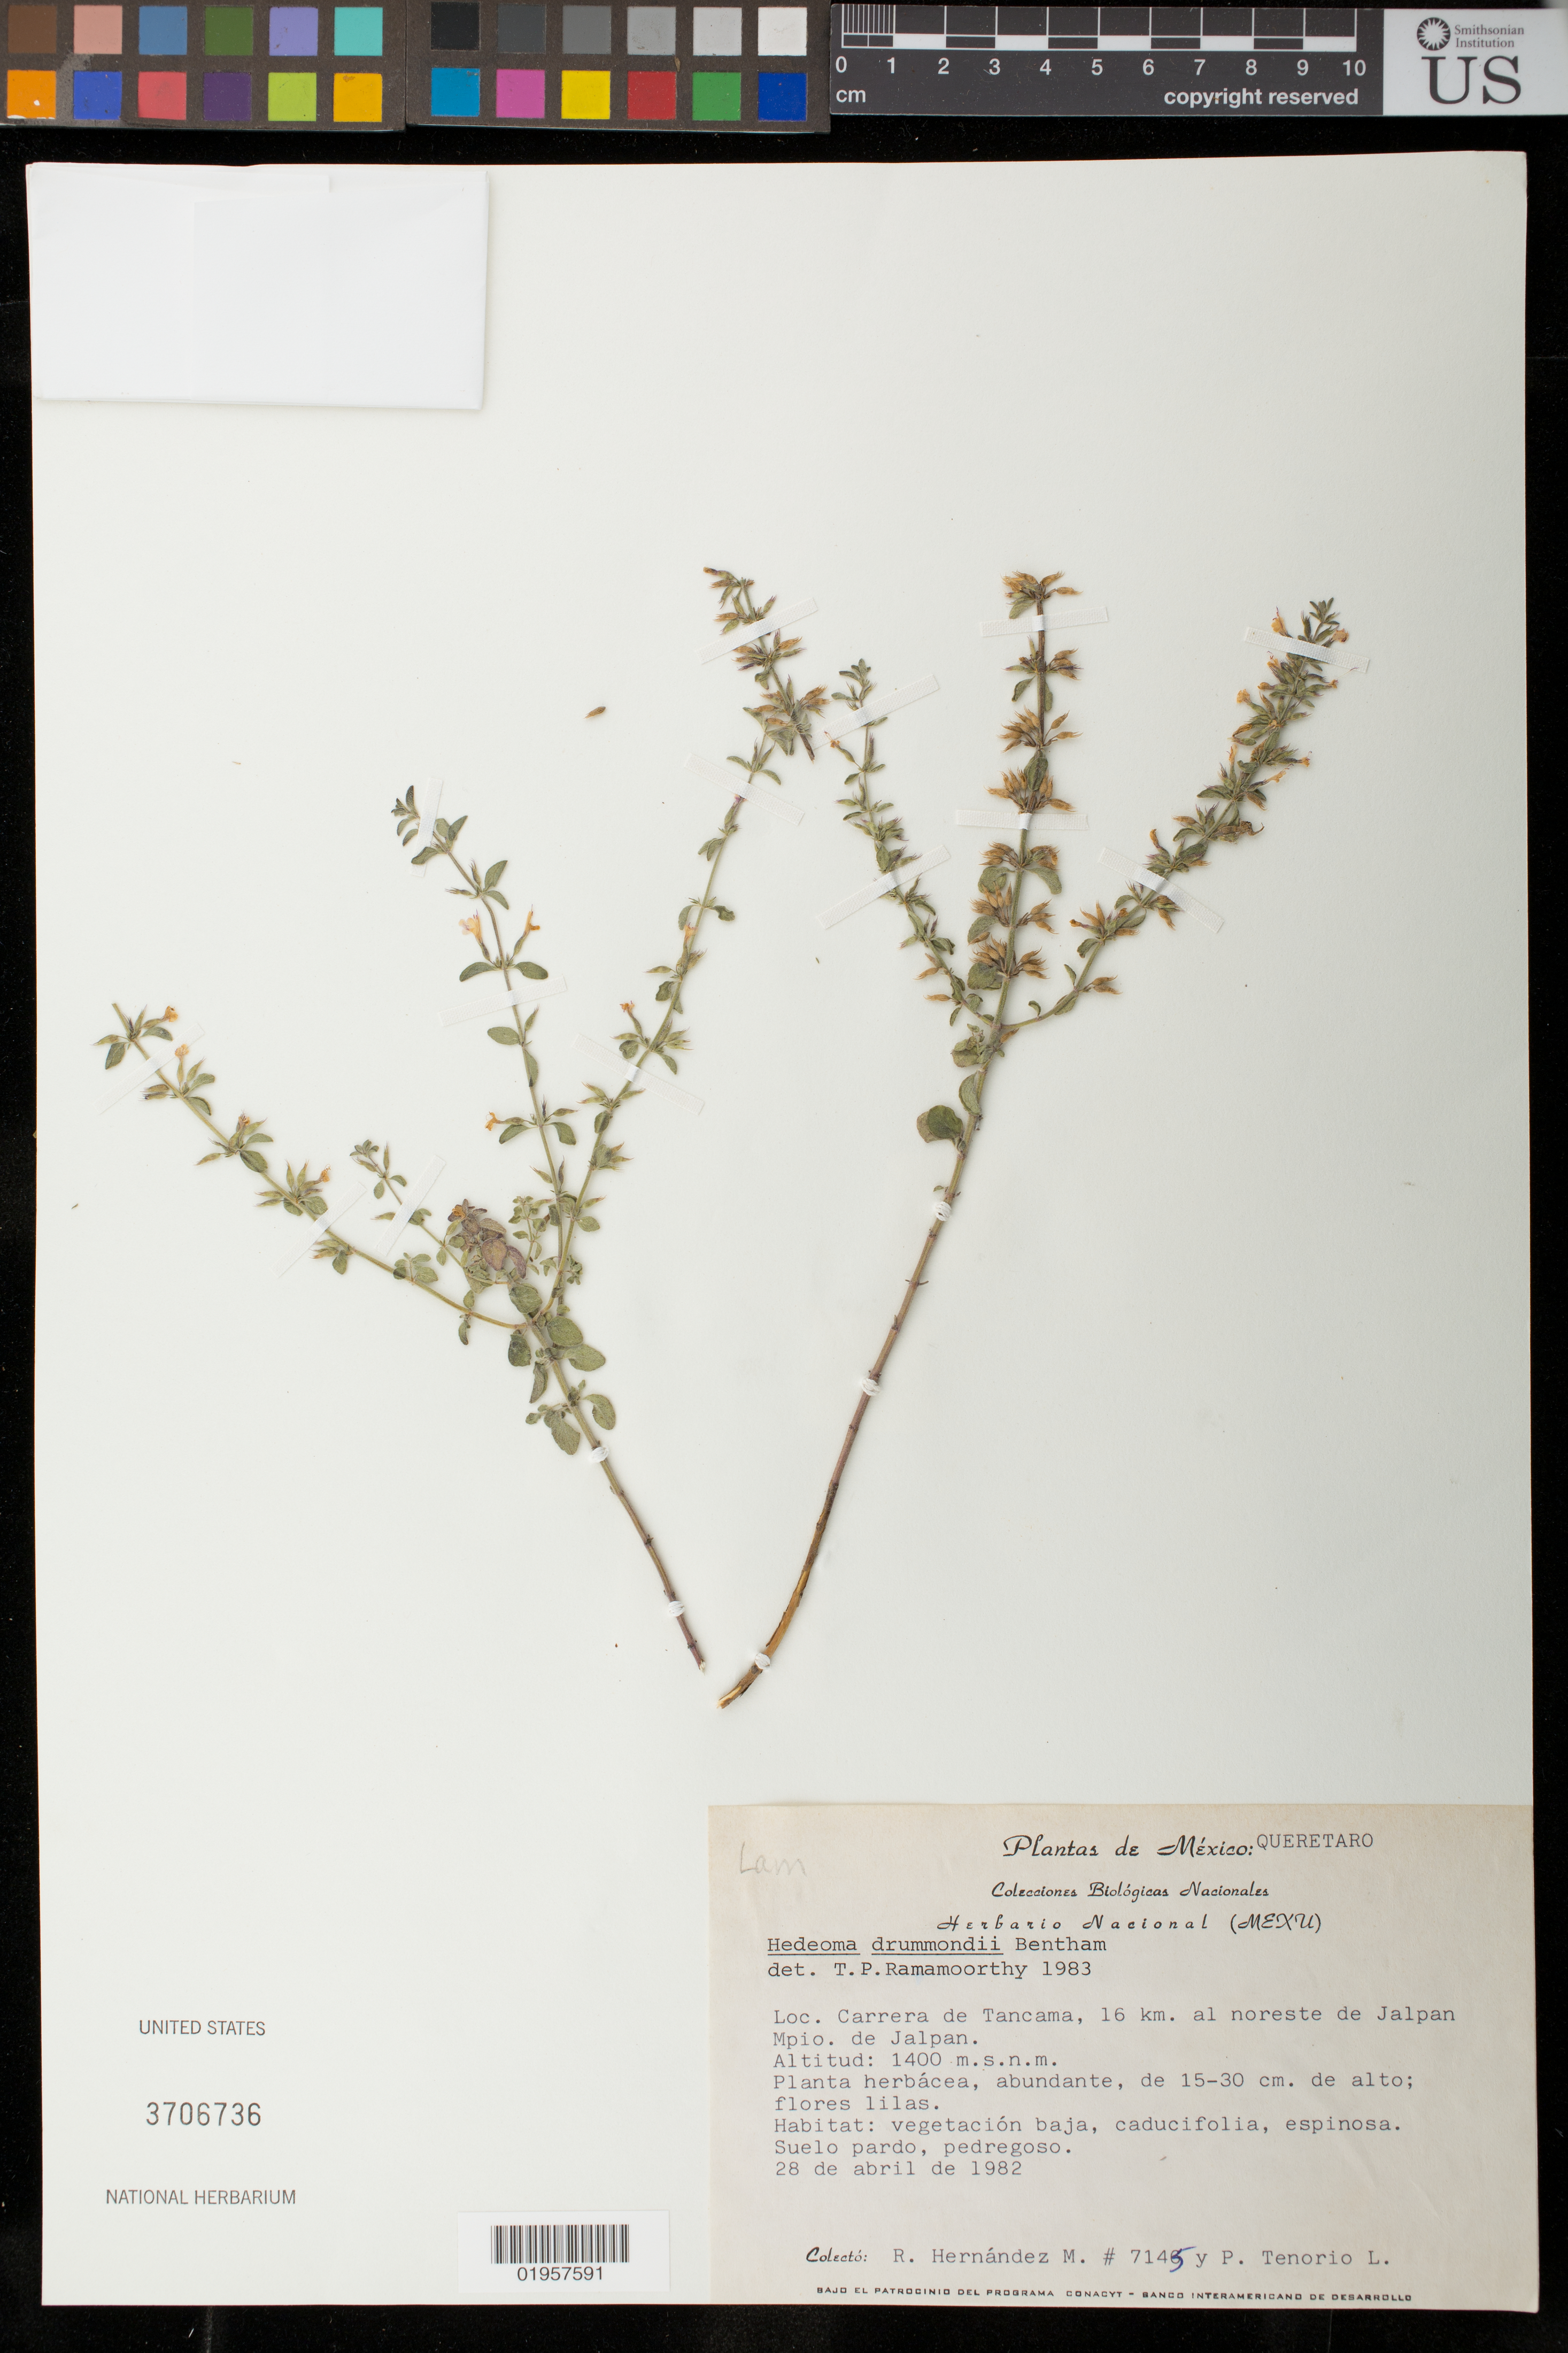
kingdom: Plantae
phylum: Tracheophyta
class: Magnoliopsida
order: Lamiales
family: Lamiaceae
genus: Hedeoma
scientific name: Hedeoma drummondii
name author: Benth.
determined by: Ramamoorthy, T. P.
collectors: R. M. Hernandez & P. Tenorio Lezama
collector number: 7145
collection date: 1982-04-28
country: Mexico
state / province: Querétaro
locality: Mpio. de Jalpan. Carrera de Tancama, 16 km al noreste de Jalpan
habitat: Vegetación baja, caducifolia, espinosa. Suelo pardo, pedregoso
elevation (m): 1400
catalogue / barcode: US 3706736